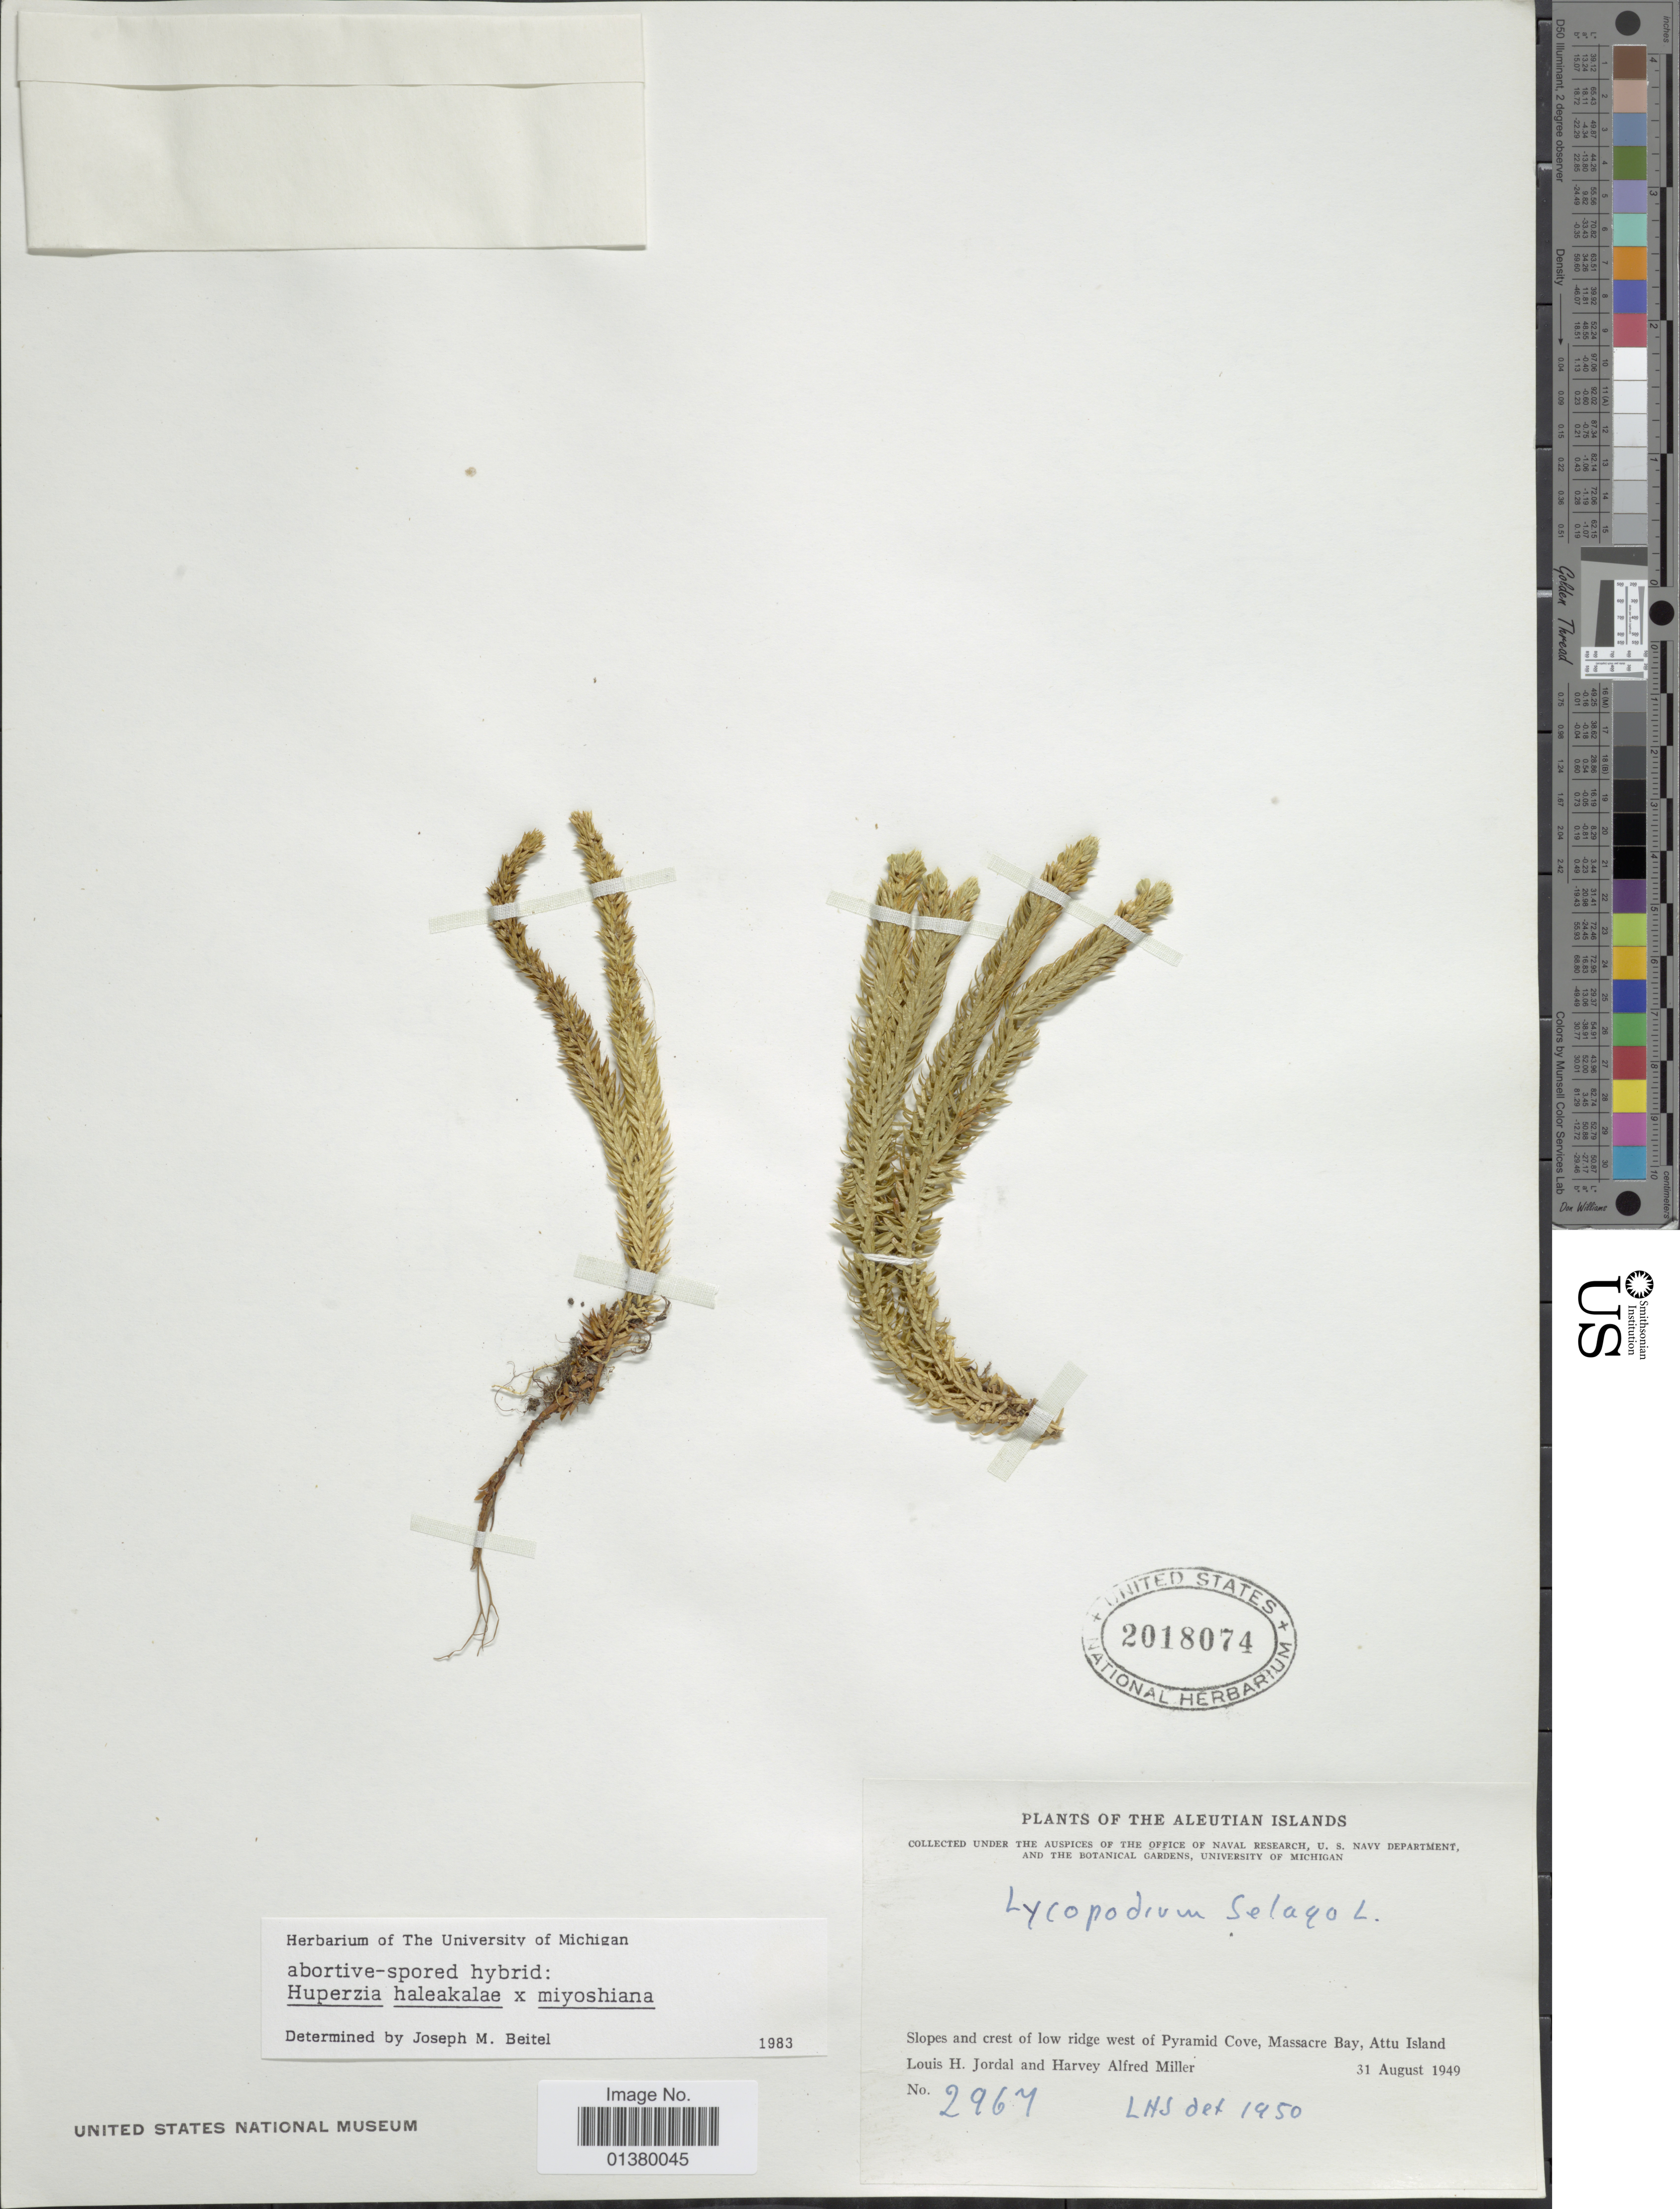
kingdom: Plantae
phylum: Tracheophyta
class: Lycopodiopsida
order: Lycopodiales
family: Lycopodiaceae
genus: Huperzia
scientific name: Huperzia haleakalae x H. miyoshiana (Makino) Ching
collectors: L. Jordal & H. A. Miller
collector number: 2967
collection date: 1949-08-31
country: United States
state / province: Alaska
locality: The Aleutian Islands, Slopes and crest of low ridge west of Pyramid Cove, massacre Bay, Attu Island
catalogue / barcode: US 2018074